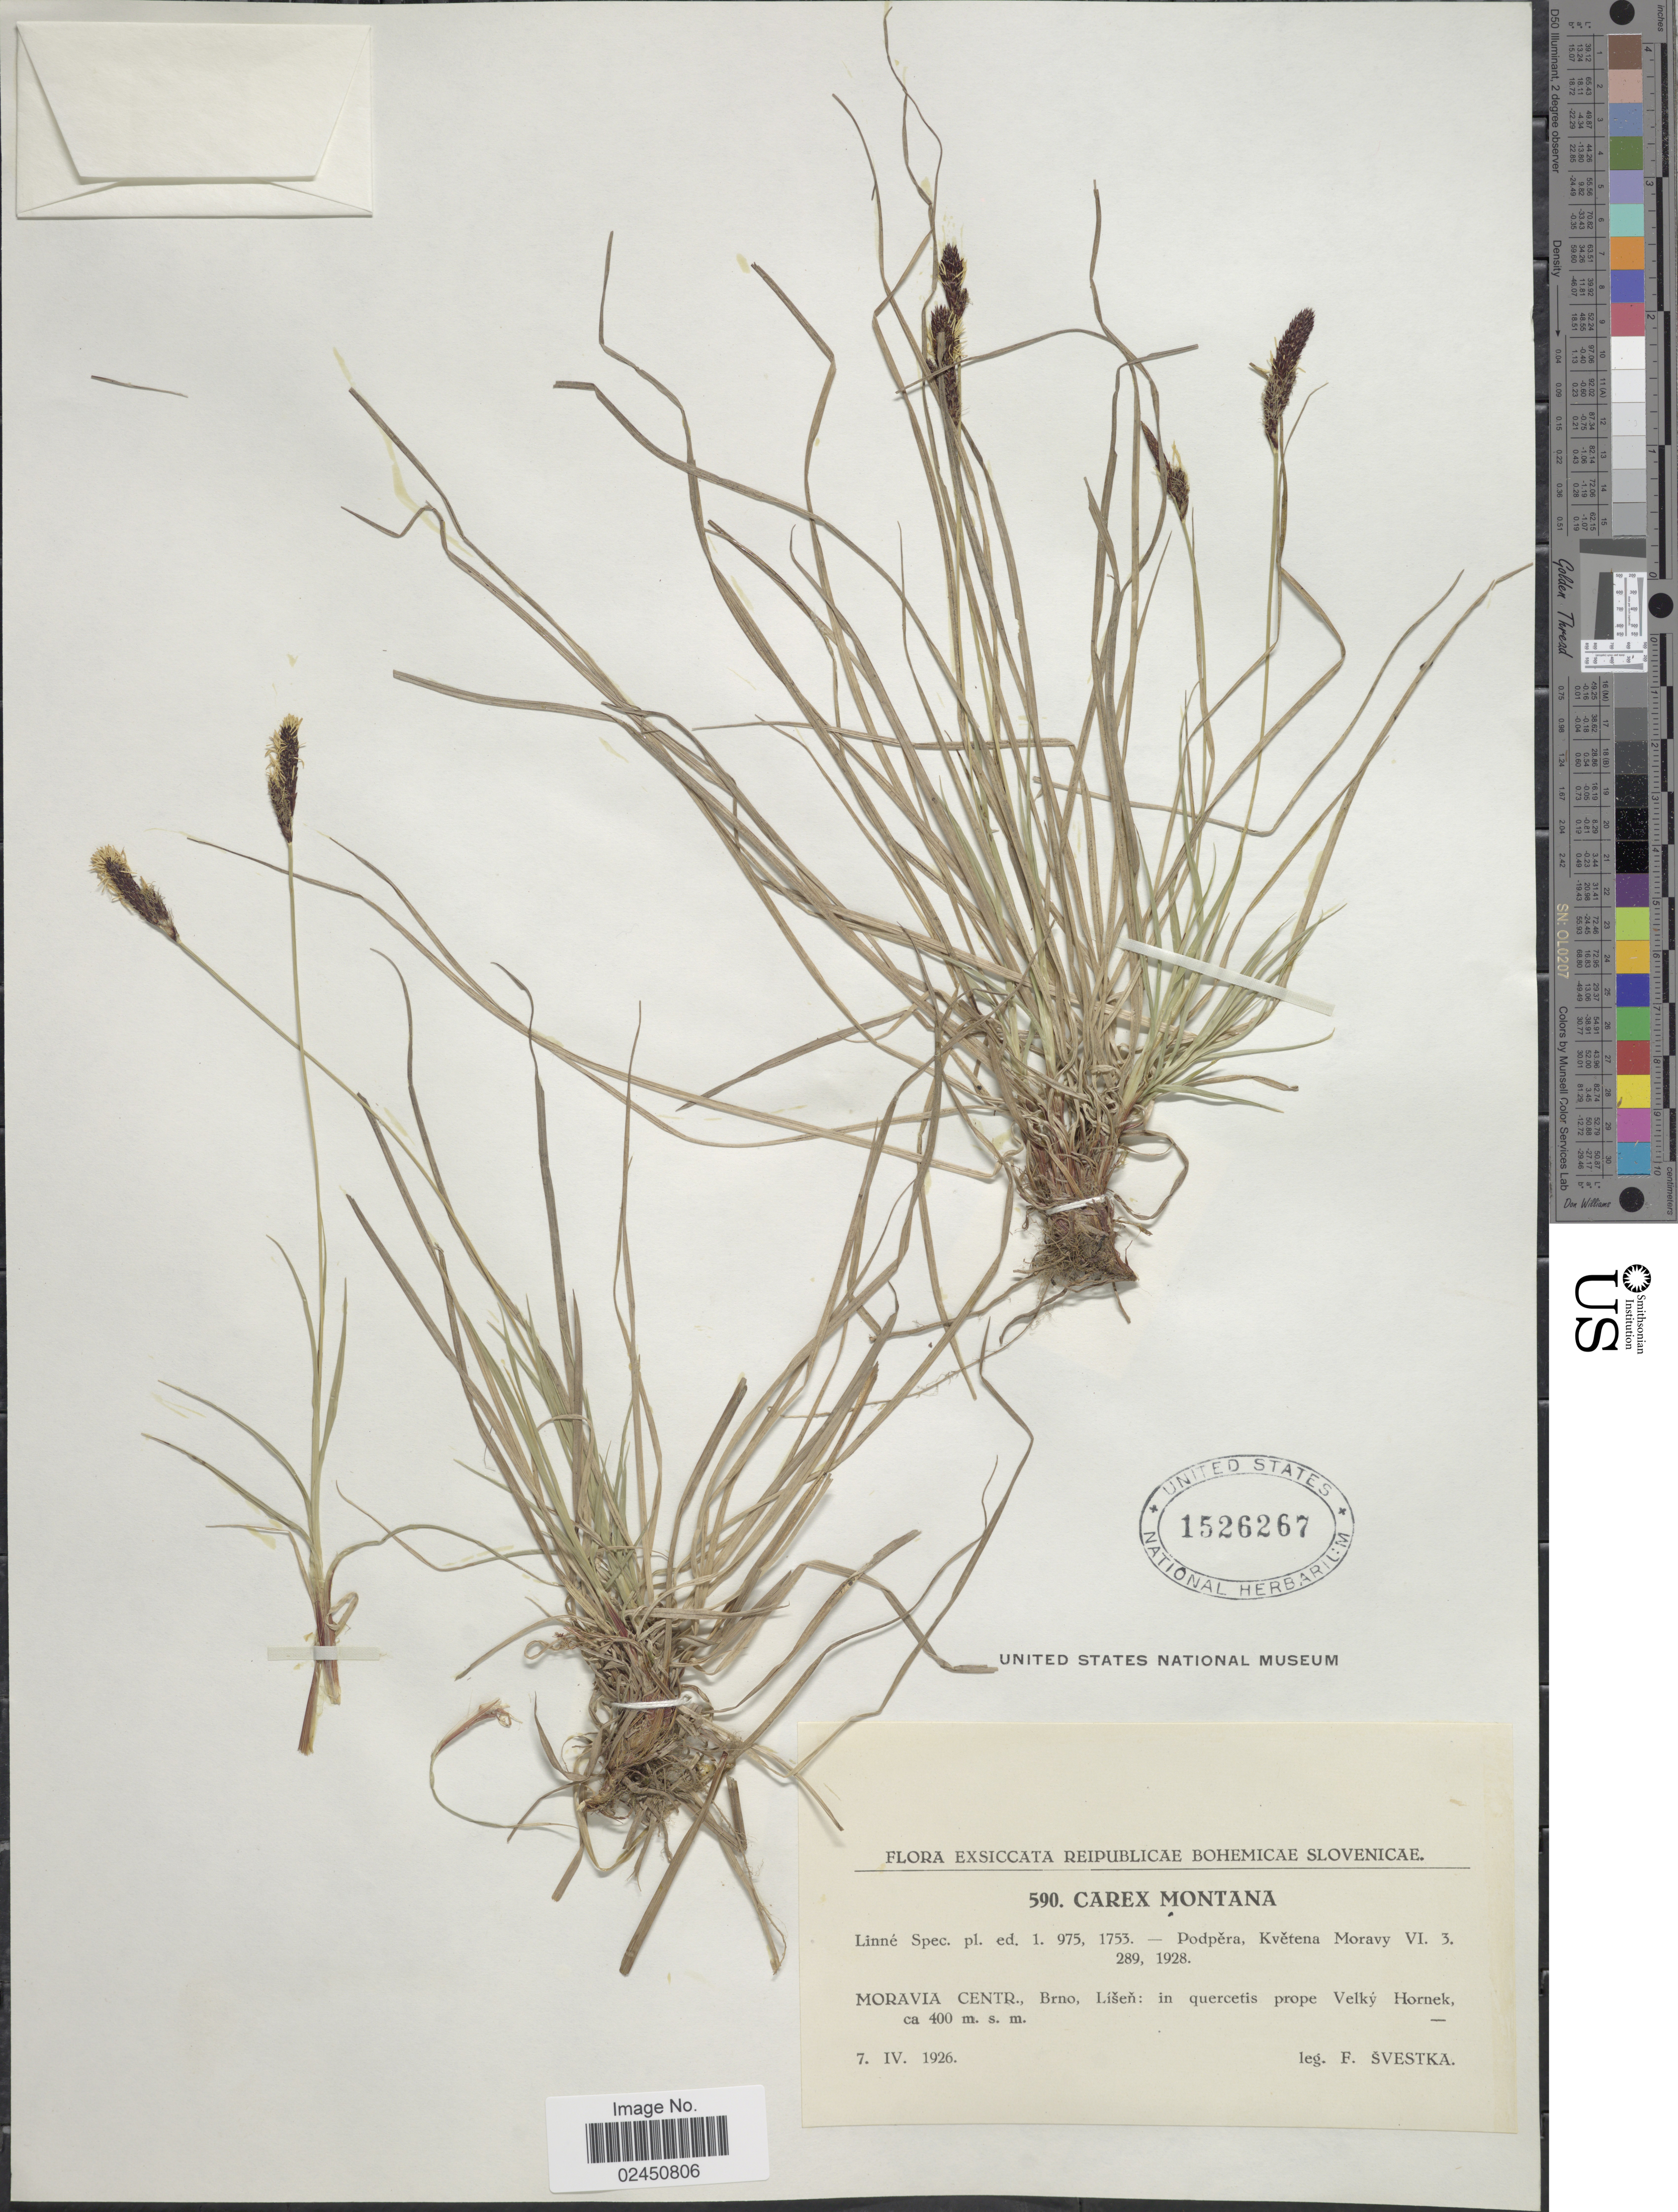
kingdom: Plantae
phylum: Tracheophyta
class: Liliopsida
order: Poales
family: Cyperaceae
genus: Carex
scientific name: Carex montana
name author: L.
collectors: F. Svestka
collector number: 590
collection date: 1926-04-07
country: Czechia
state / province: South Moravian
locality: Republicae Bohemicae Slovenicae, Moravia Centr., Brno. Lisen, prope Velky Hornek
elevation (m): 400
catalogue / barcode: US 1526267